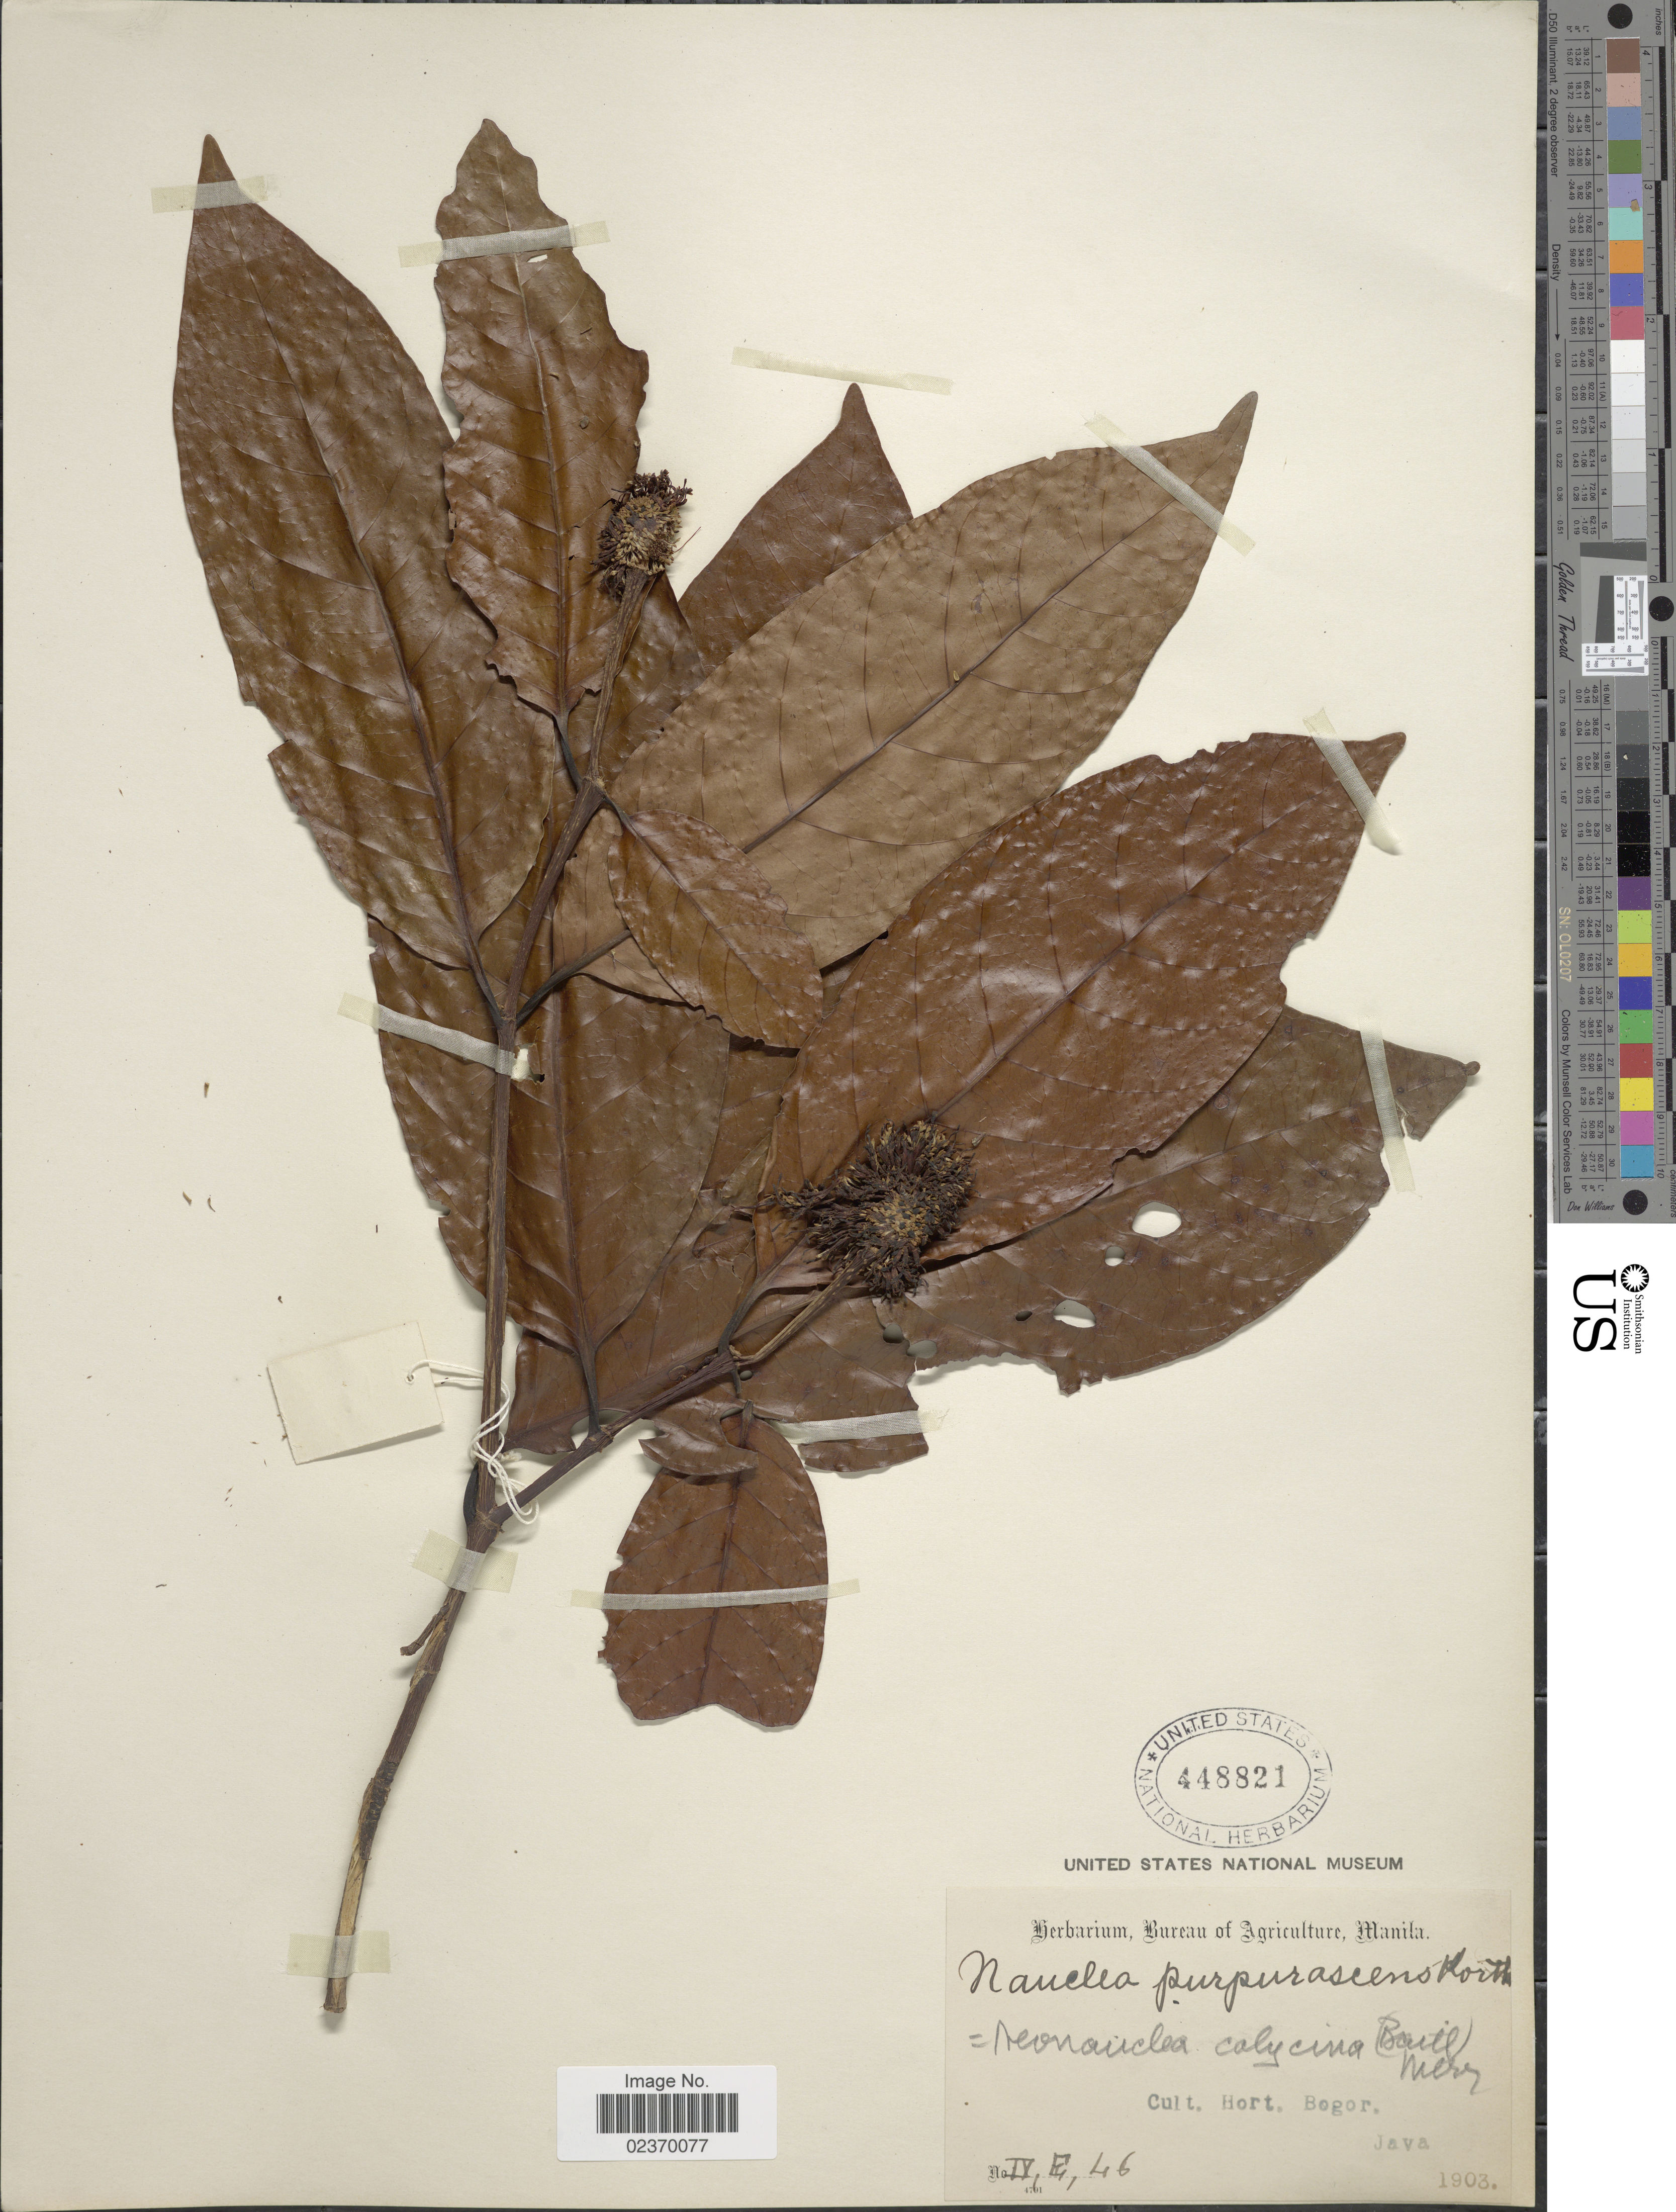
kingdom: Plantae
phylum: Tracheophyta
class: Magnoliopsida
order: Gentianales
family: Rubiaceae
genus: Neonauclea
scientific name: Neonauclea calycina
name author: (Bartl. ex DC.) Merr.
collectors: ex Herb. Bur. Agric. Manila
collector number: IX, E, 46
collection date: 1903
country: Indonesia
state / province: Java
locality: Cult Hort Bogor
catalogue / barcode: US 448821